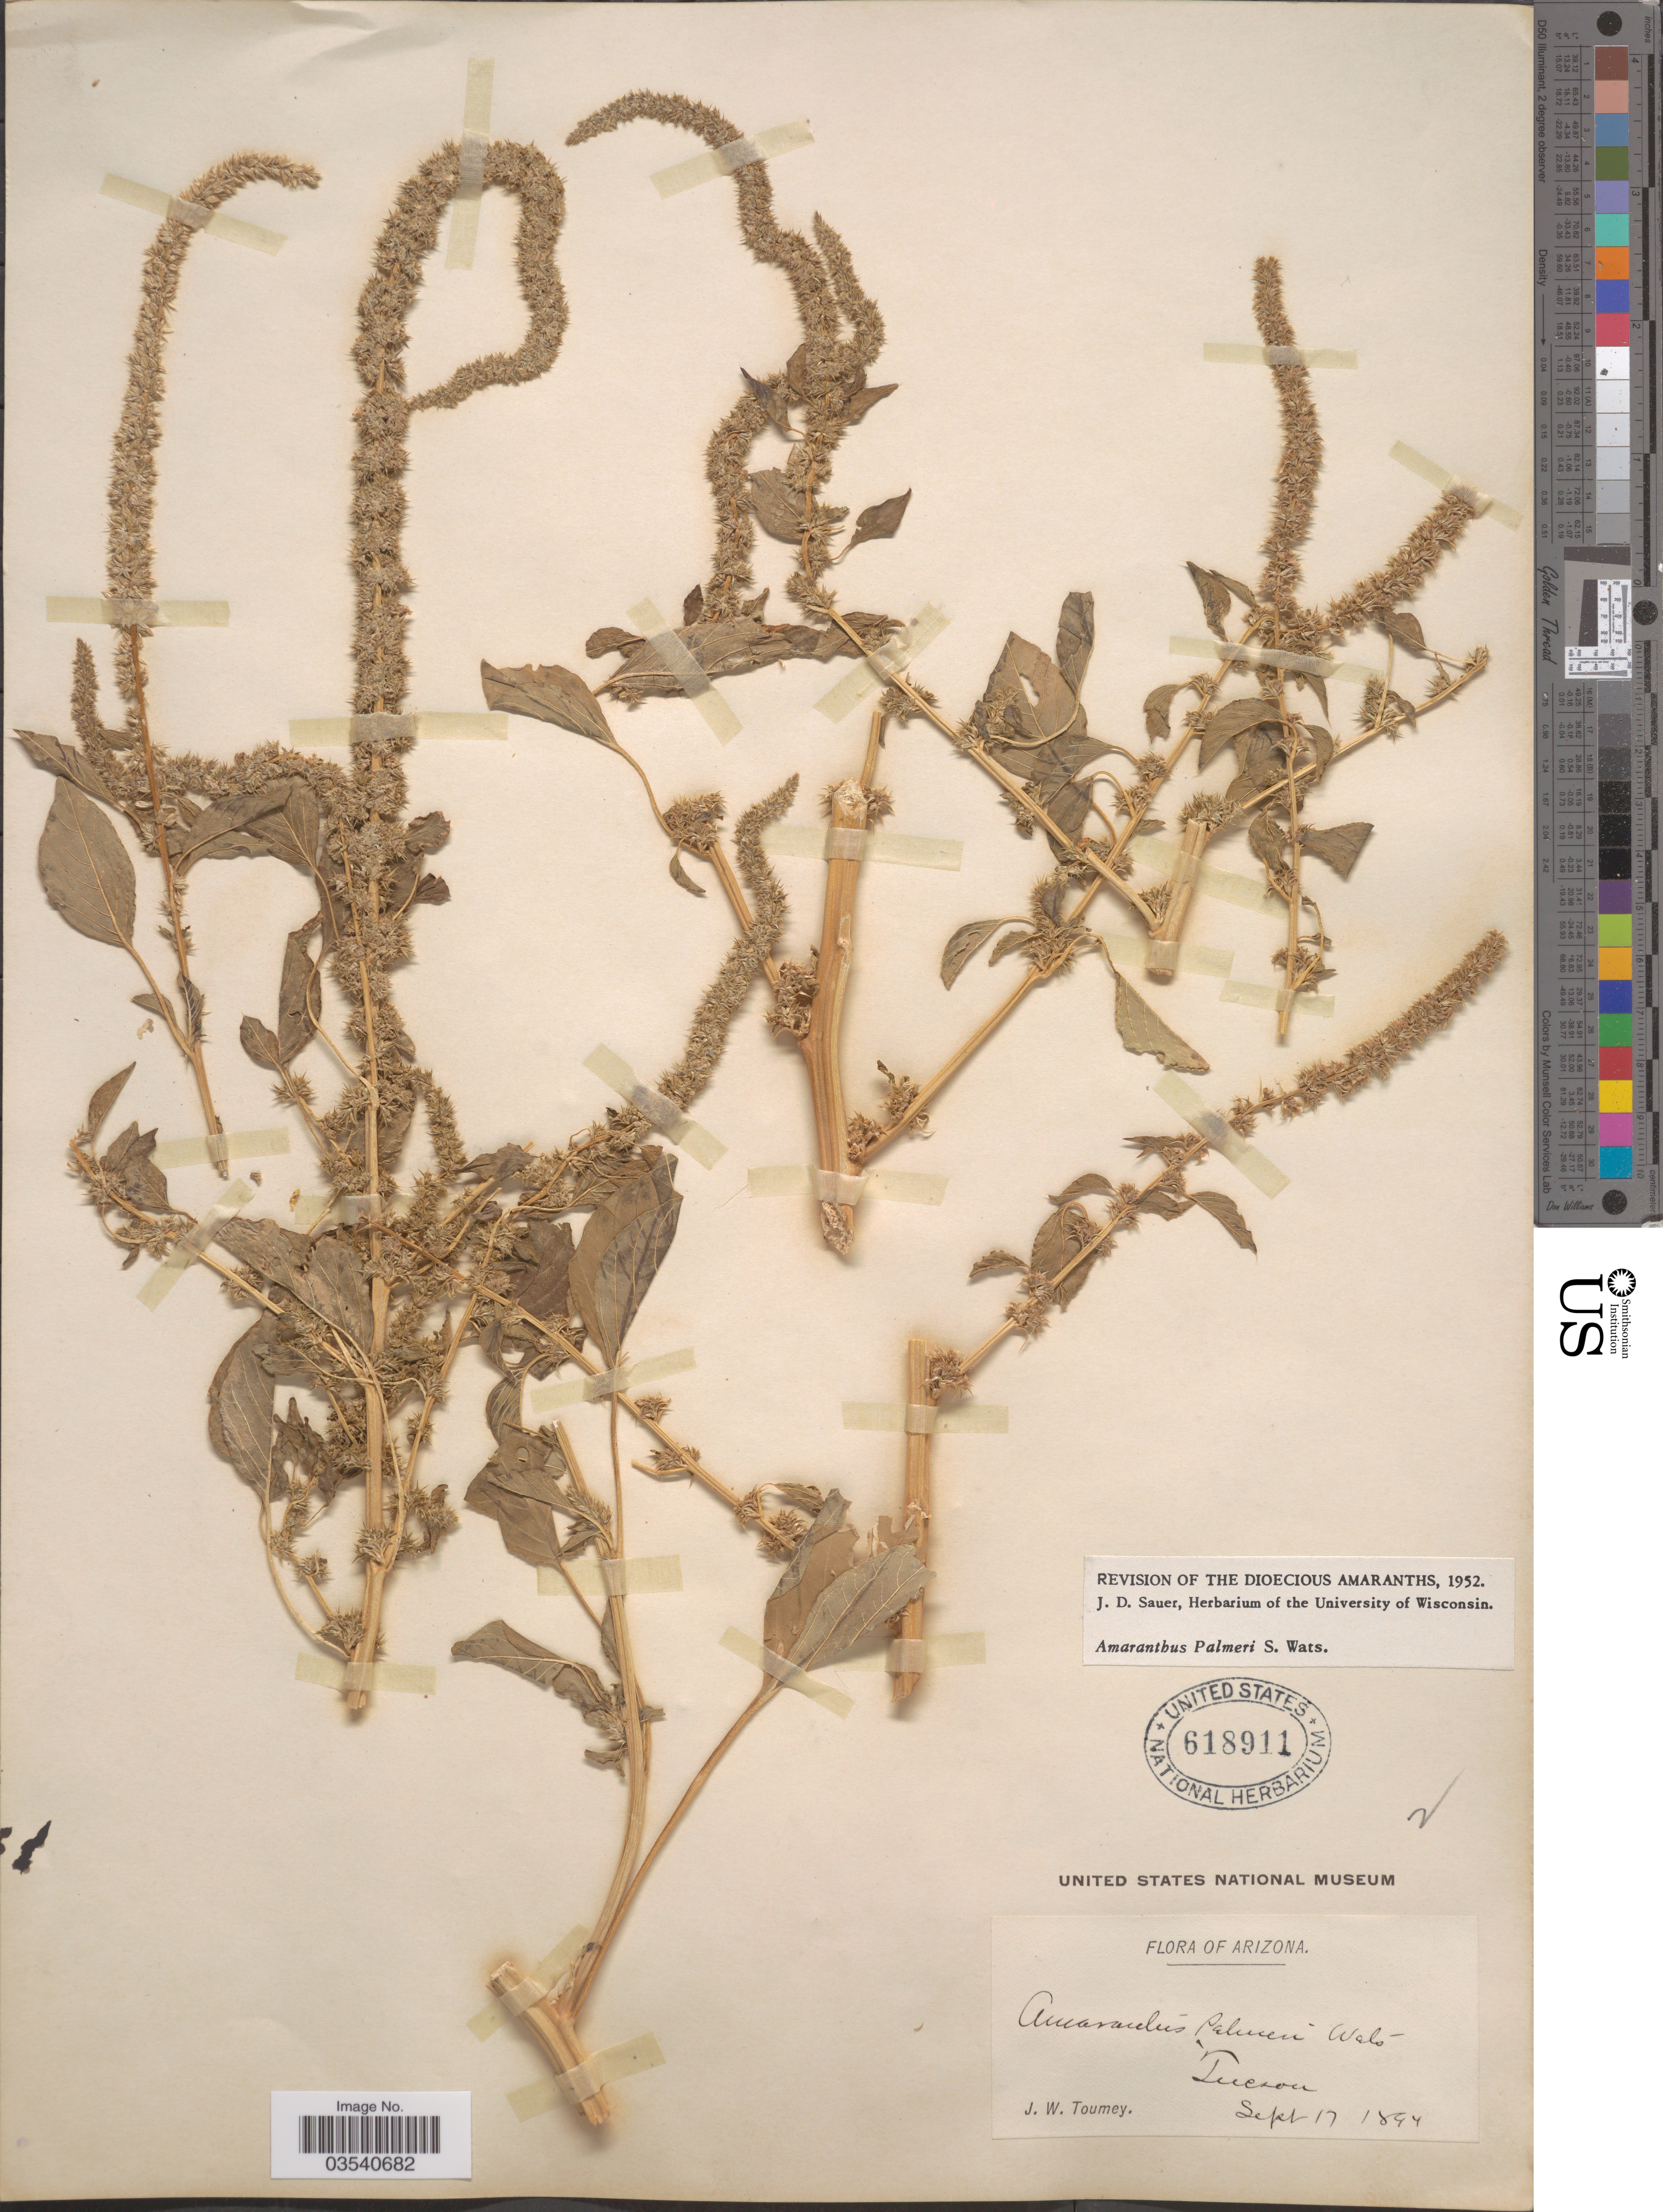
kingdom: Plantae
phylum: Tracheophyta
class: Magnoliopsida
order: Caryophyllales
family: Amaranthaceae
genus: Amaranthus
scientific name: Amaranthus palmeri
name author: S. Watson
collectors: J. W. Toumey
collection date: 1894-09-17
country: United States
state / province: Arizona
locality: Tucson.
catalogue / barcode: US 618911